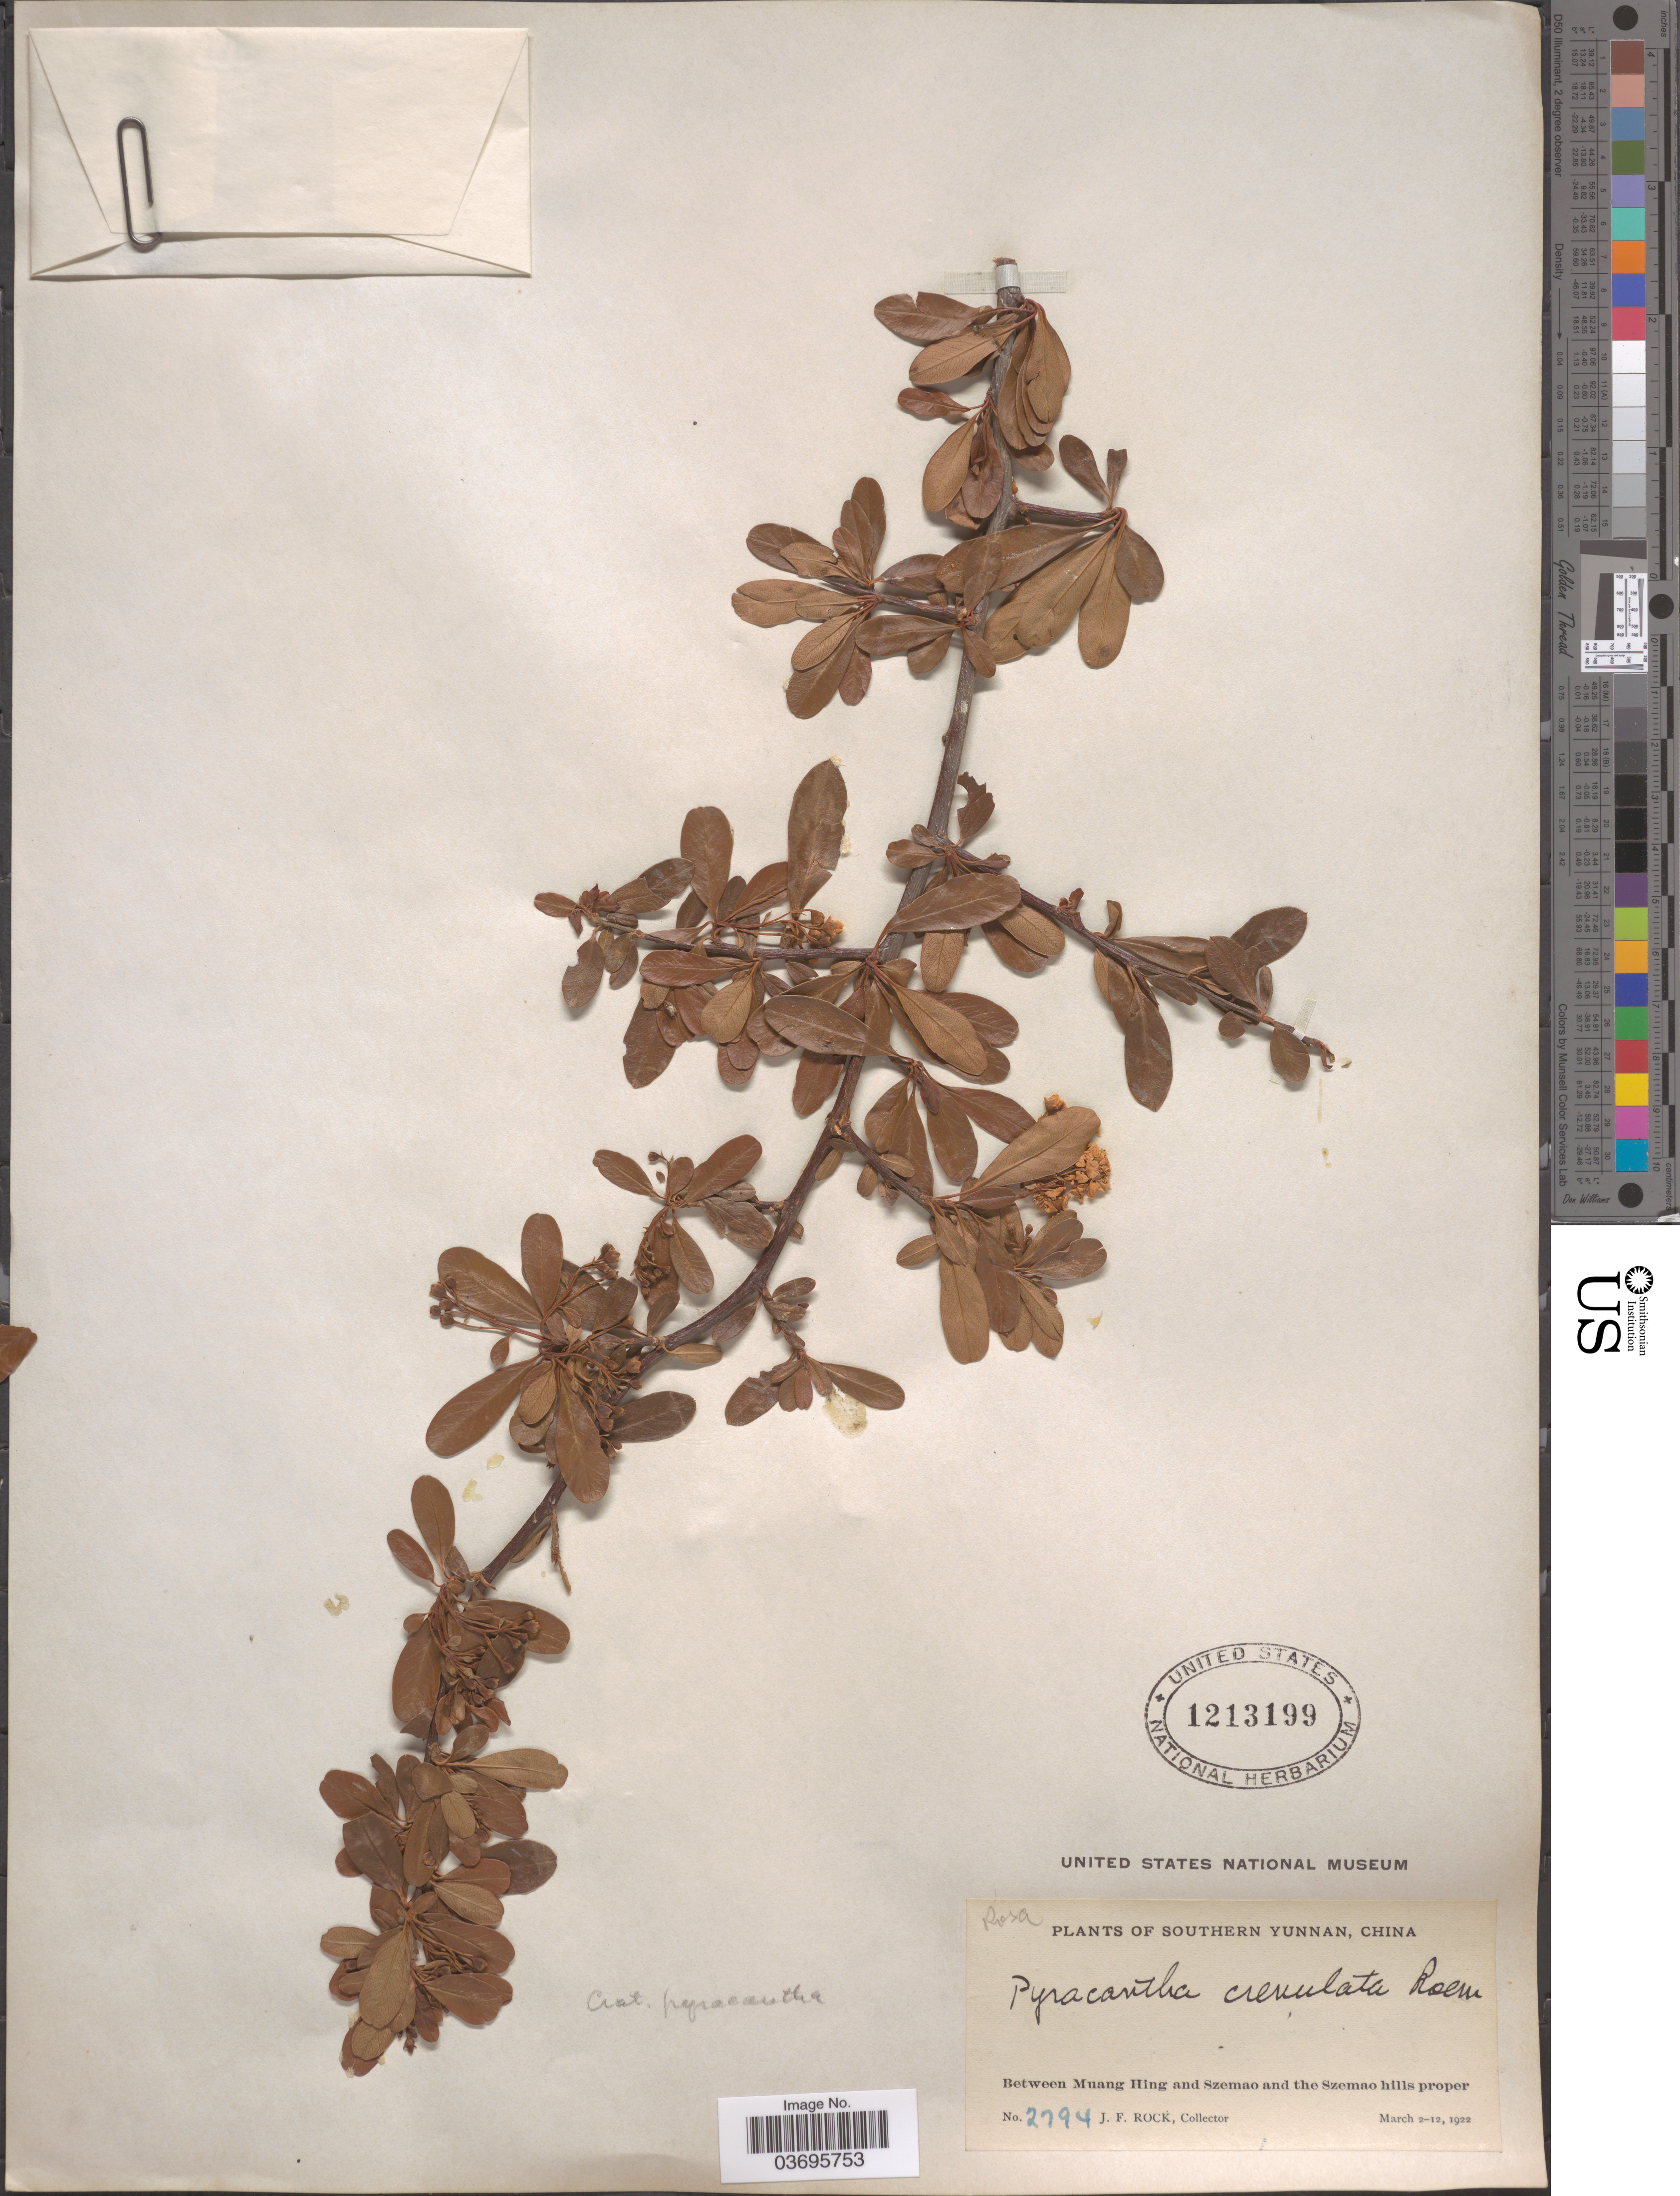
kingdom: Plantae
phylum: Tracheophyta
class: Magnoliopsida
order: Rosales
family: Rosaceae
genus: Pyracantha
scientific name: Pyracantha crenulata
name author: (D. Don) M. Roem.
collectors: J. Rock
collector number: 2794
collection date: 1922-03-02/1922-03-12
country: China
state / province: Yunnan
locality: Southern Yunnan. Between Muang Hing and Szemao and the Szemao hills proper.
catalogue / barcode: US 1213199